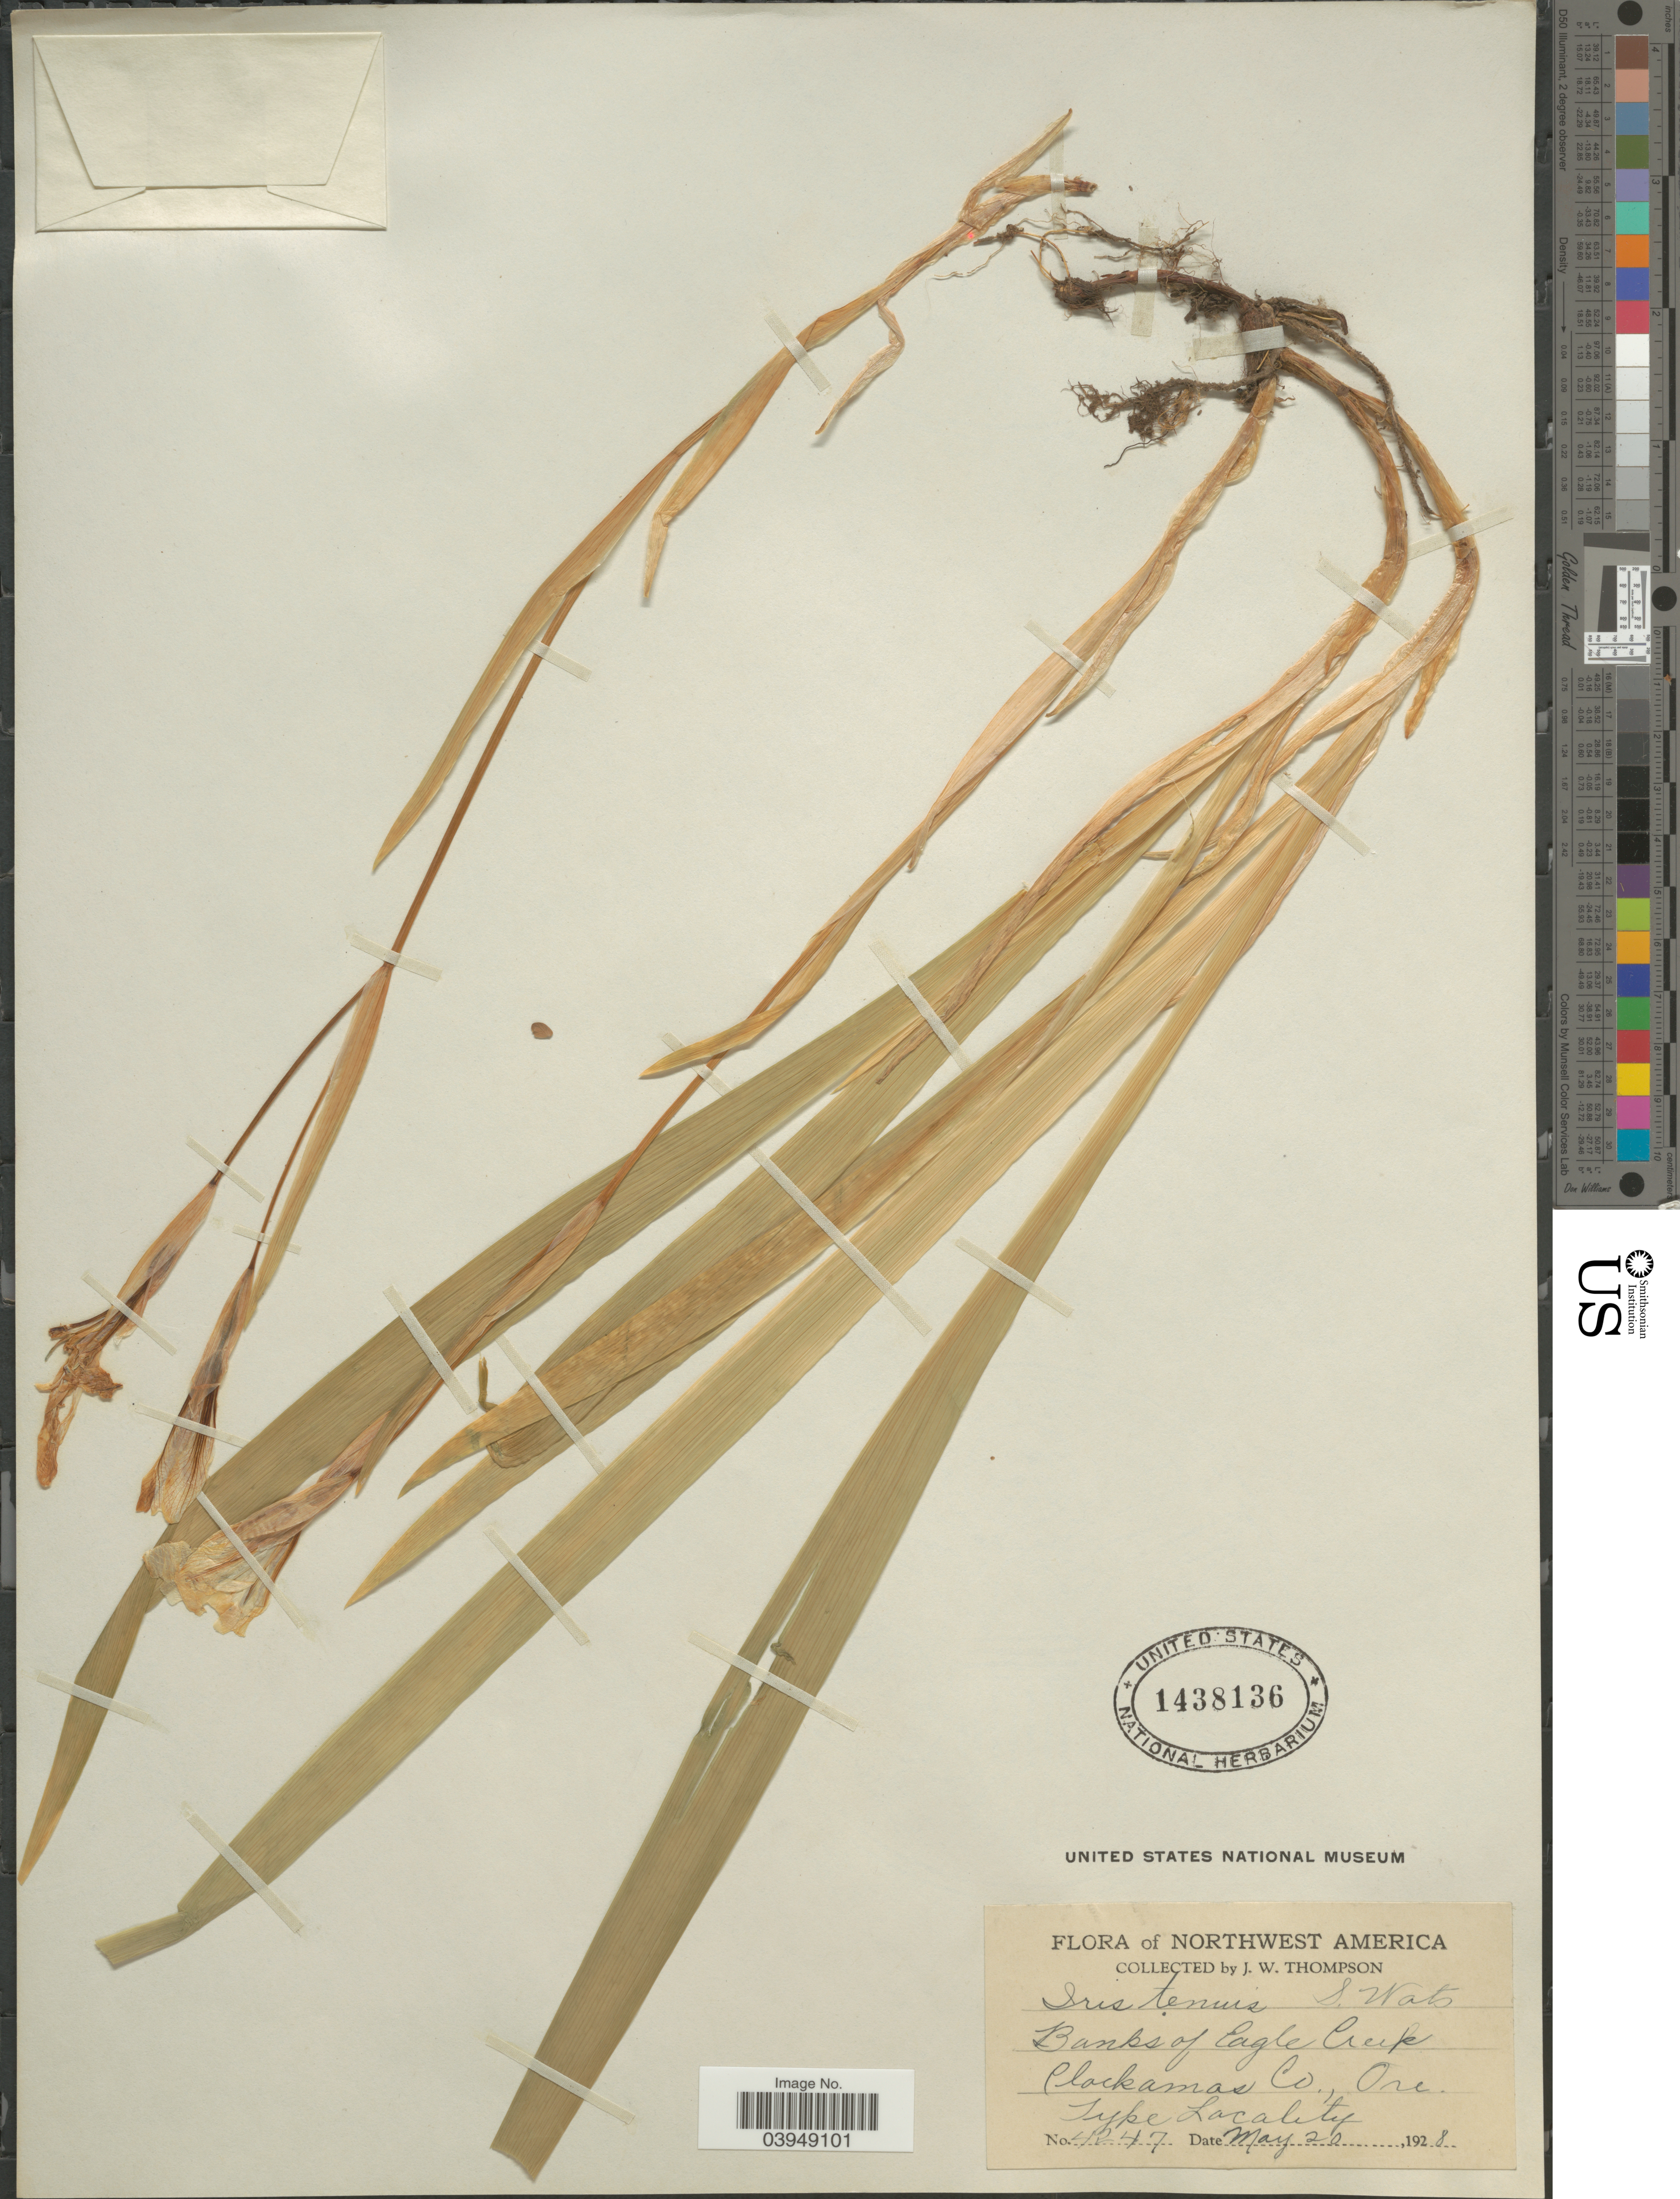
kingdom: Plantae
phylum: Tracheophyta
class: Liliopsida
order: Asparagales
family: Iridaceae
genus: Iris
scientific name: Iris tenuis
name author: S. Watson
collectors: J. Thompson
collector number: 4247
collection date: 1928-05-20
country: United States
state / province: Oregon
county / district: Clackamas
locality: On the banks of Eagle Creek, Clackamas Co.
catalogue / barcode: US 1438136